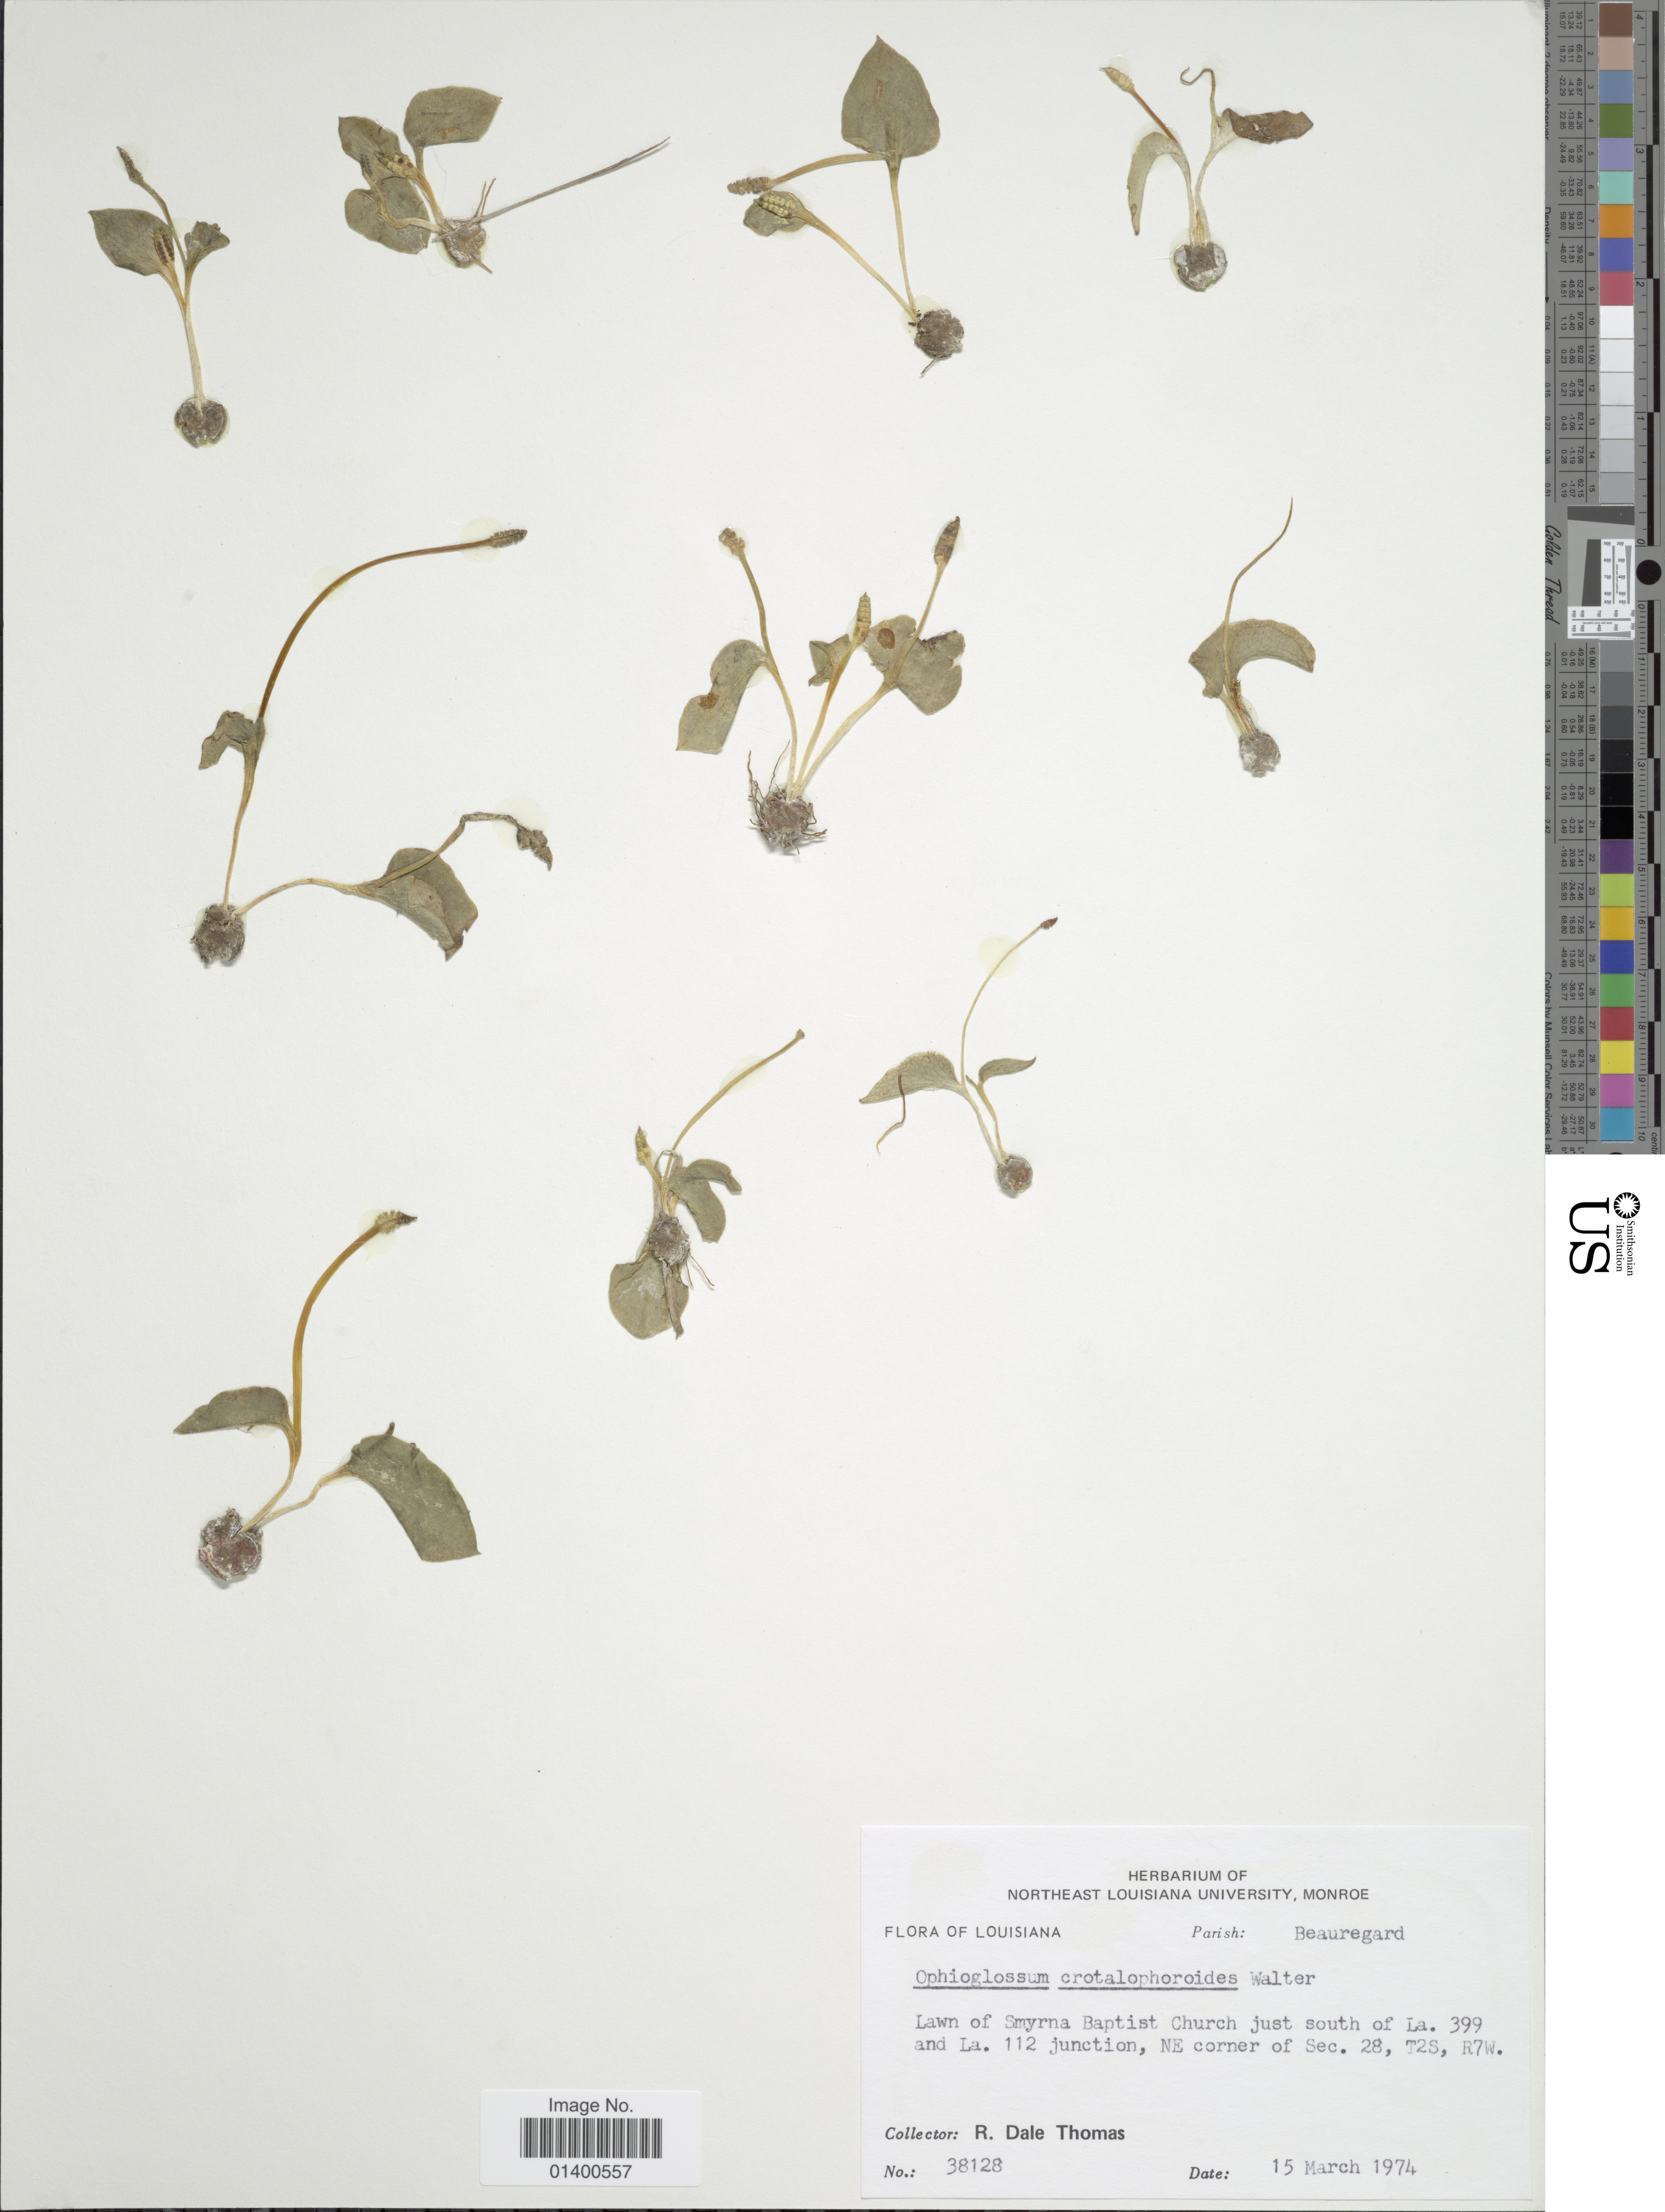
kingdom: Plantae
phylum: Tracheophyta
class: Polypodiopsida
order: Ophioglossales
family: Ophioglossaceae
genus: Ophioglossum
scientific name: Ophioglossum crotalophoroides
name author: Walter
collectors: R. Thomas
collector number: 38128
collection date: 1974-03-15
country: United States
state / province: Louisiana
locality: Parish Beauregard, Lawn of Smyrna Baptist Church just south of La. 399 and La. 112 junction, NE corner of Sec. 28, T2S, R7W